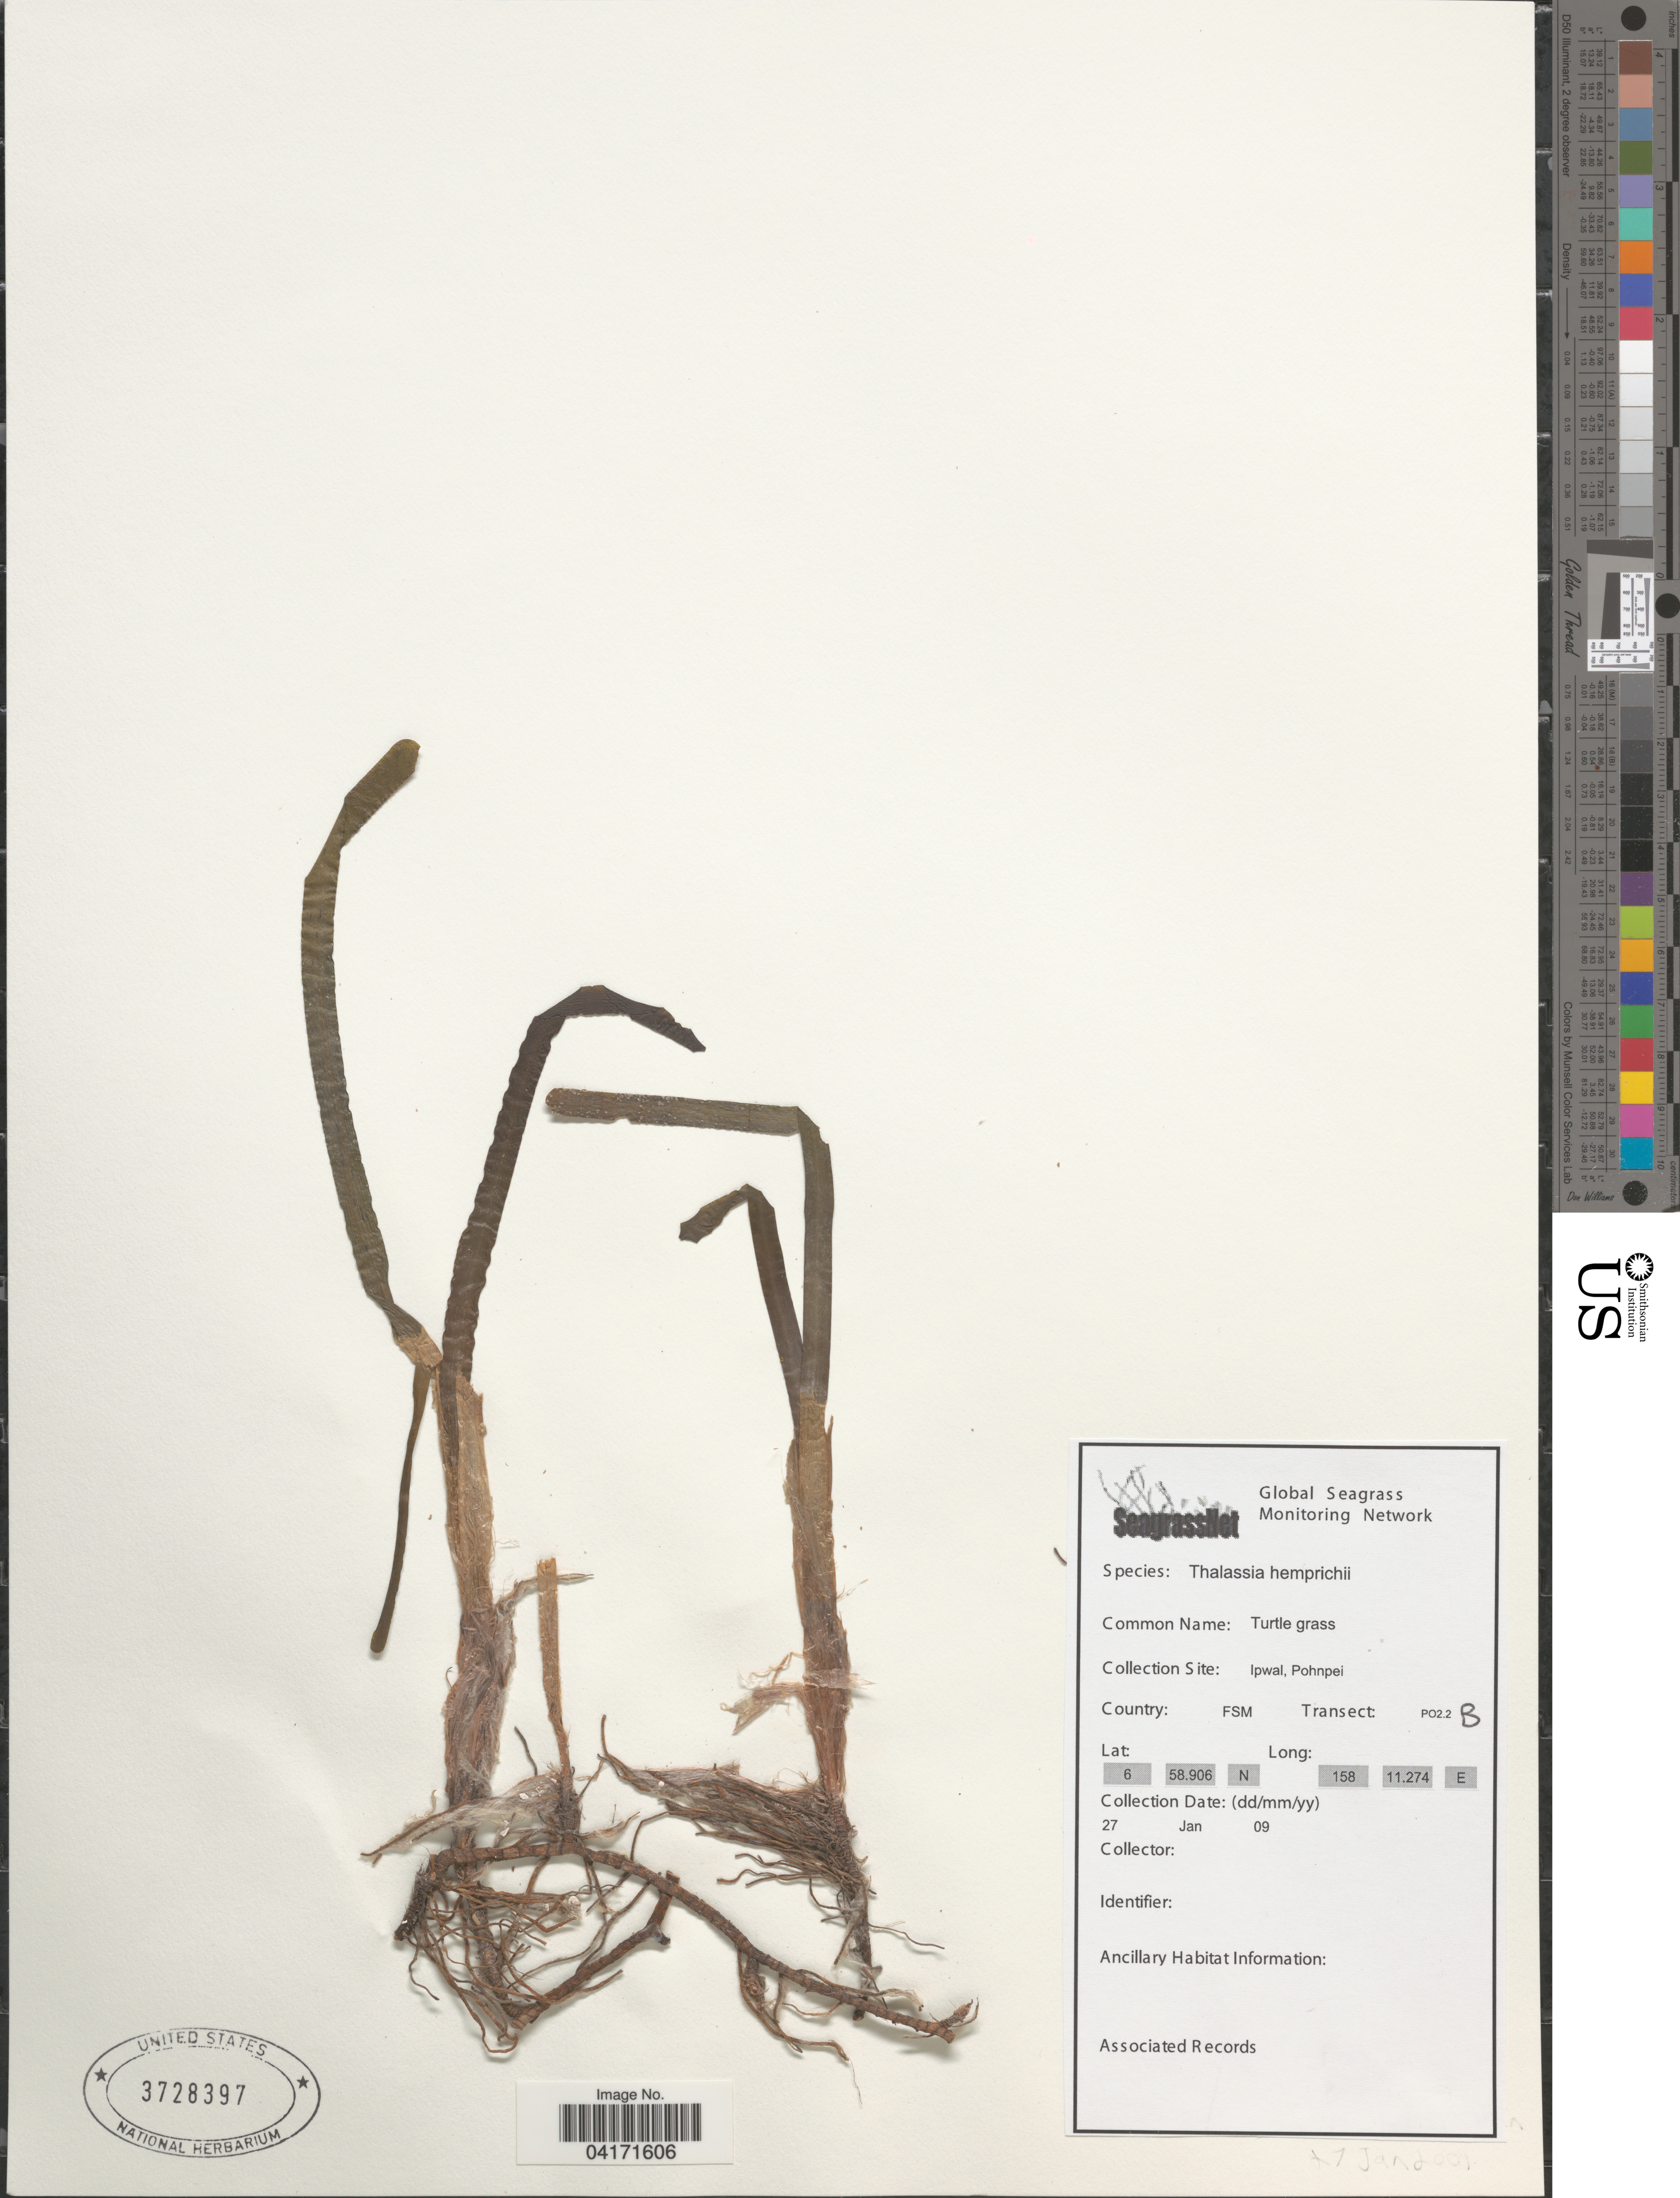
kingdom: Plantae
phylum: Tracheophyta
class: Liliopsida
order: Alismatales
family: Hydrocharitaceae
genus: Thalassia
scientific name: Thalassia hemprichii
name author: Asch.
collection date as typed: Transcribed d/m/y: 27/1/9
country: Micronesia, Federated States of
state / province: Pohnpei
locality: Ipwal. Transect: PO2.2 B.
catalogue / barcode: US 3728397